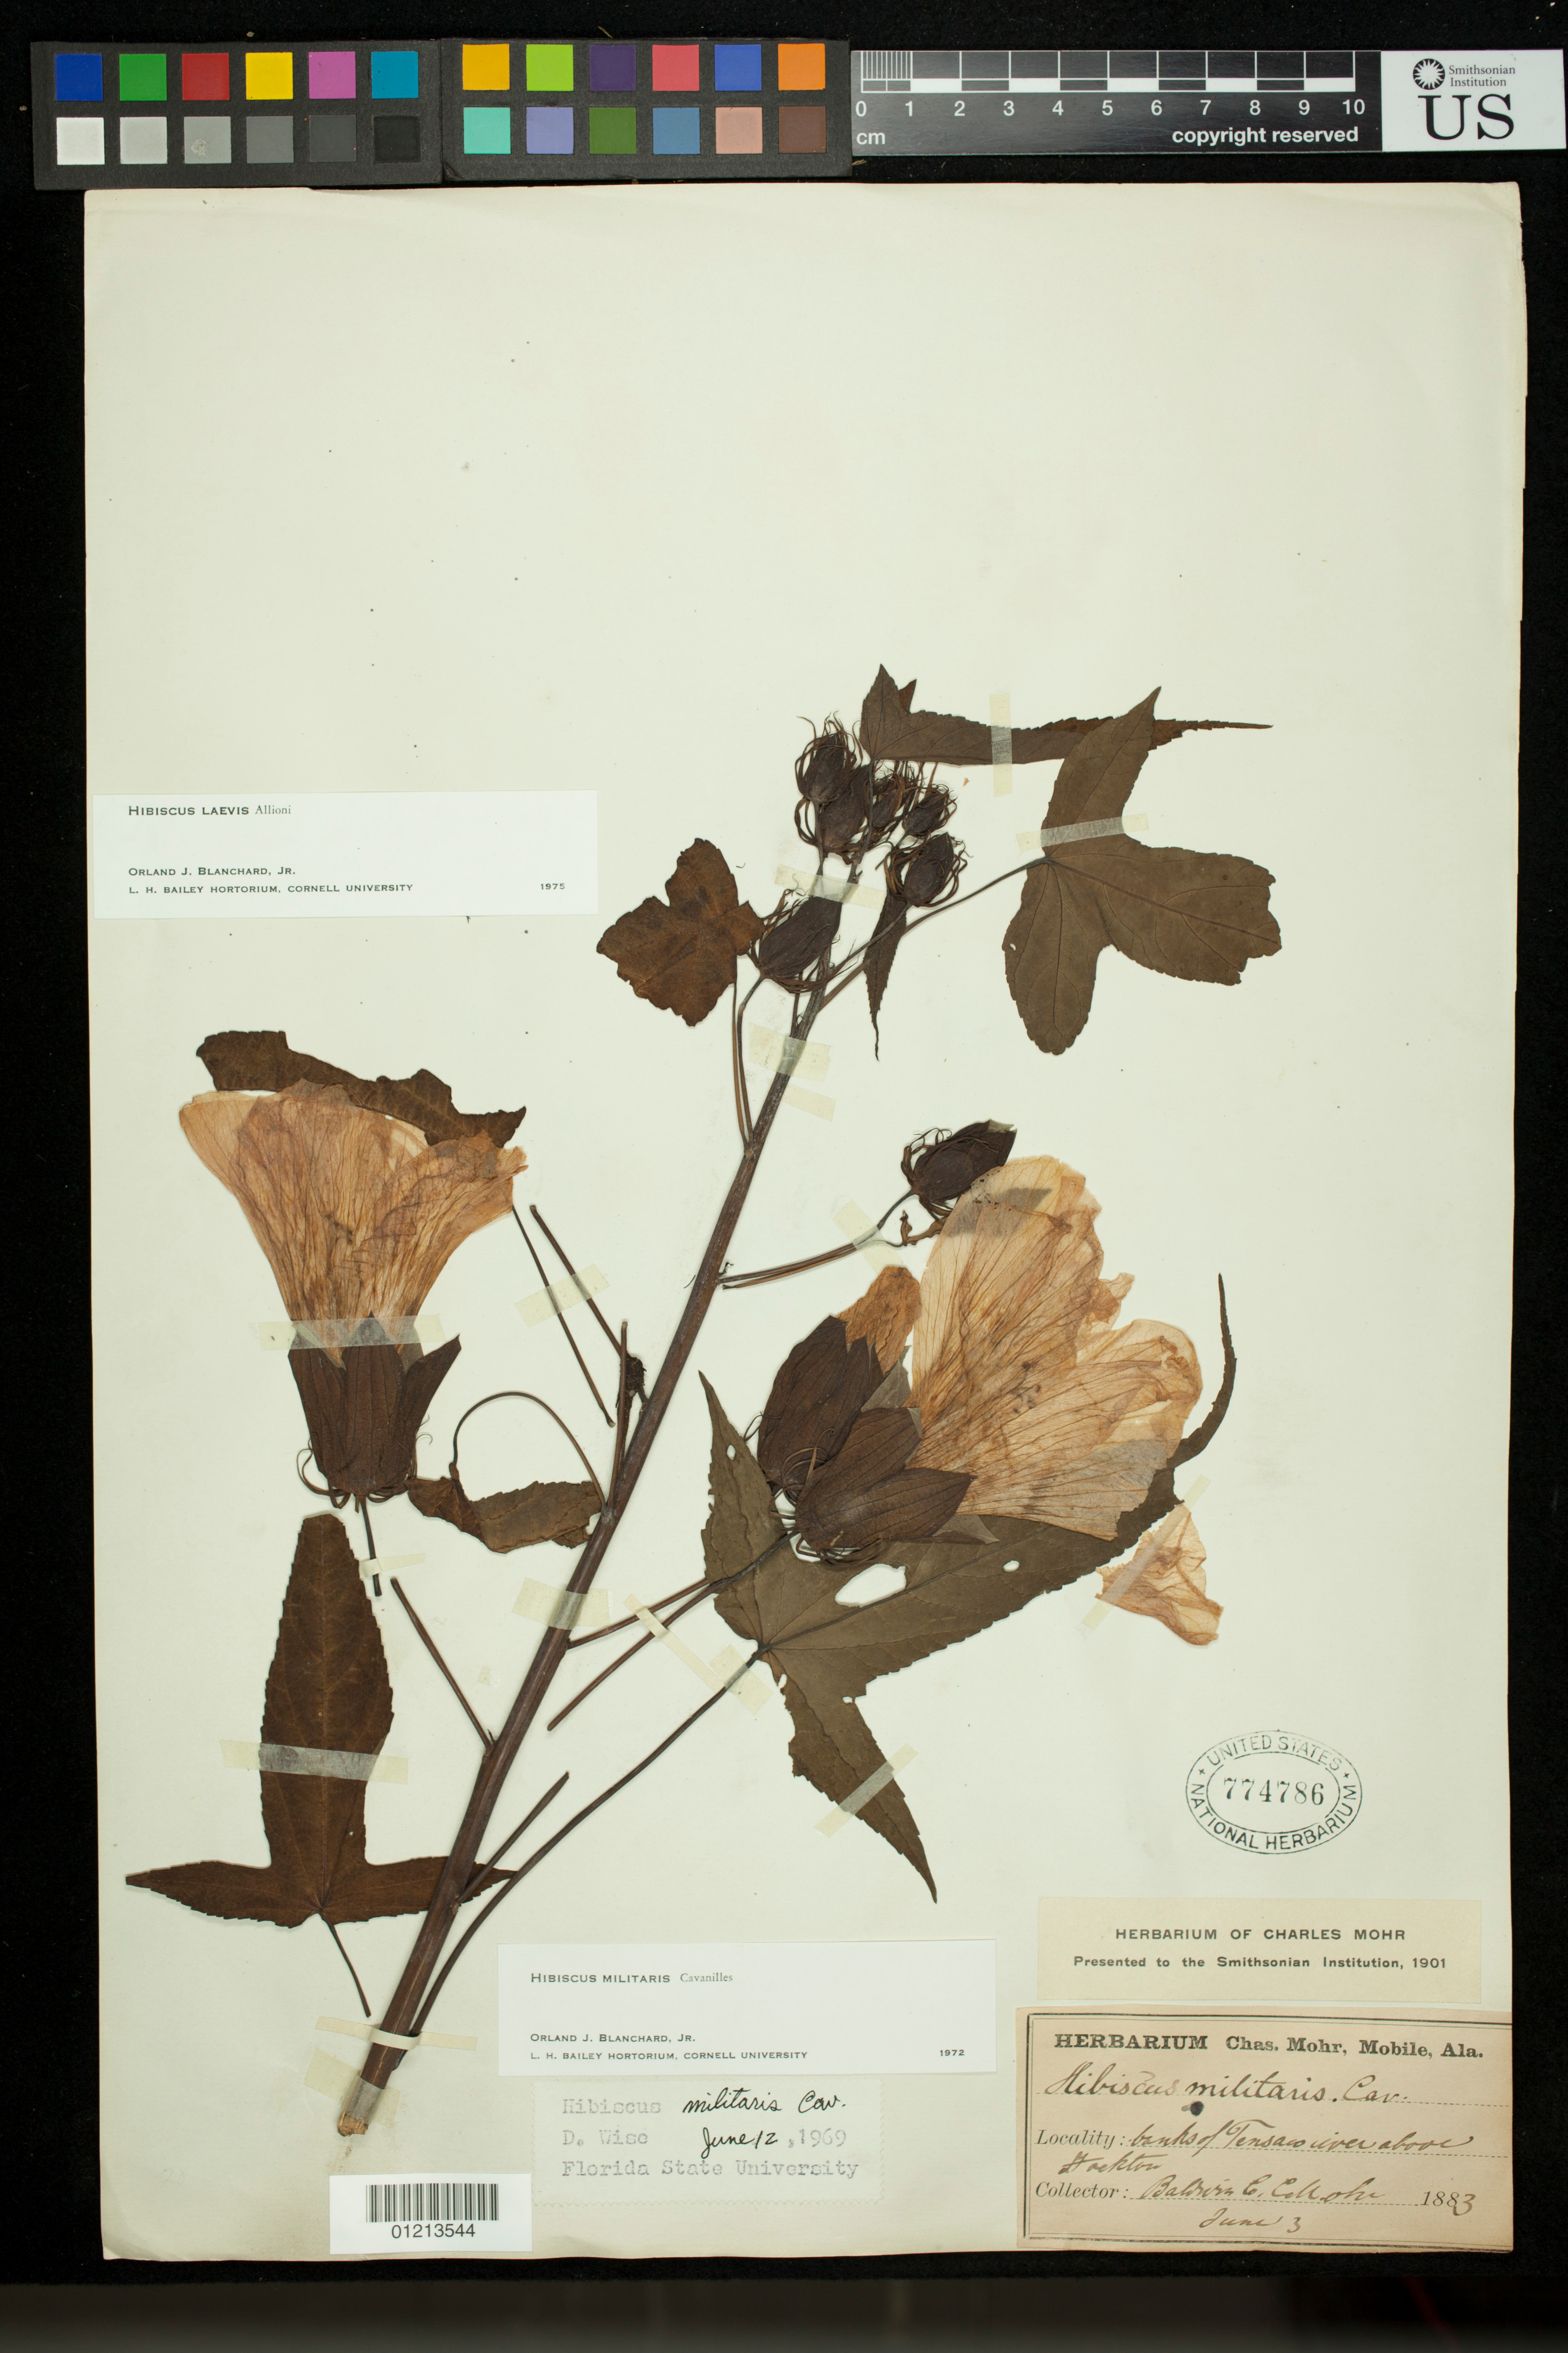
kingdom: Plantae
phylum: Tracheophyta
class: Magnoliopsida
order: Malvales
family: Malvaceae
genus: Hibiscus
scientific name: Hibiscus laevis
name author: All.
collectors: C. T. Mohr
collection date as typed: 03 Jun 1883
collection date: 1883-06-03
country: United States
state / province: Alabama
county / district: Baldwin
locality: banks of Tensaw river above Stockton, Baldwin Co.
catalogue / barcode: US 774786